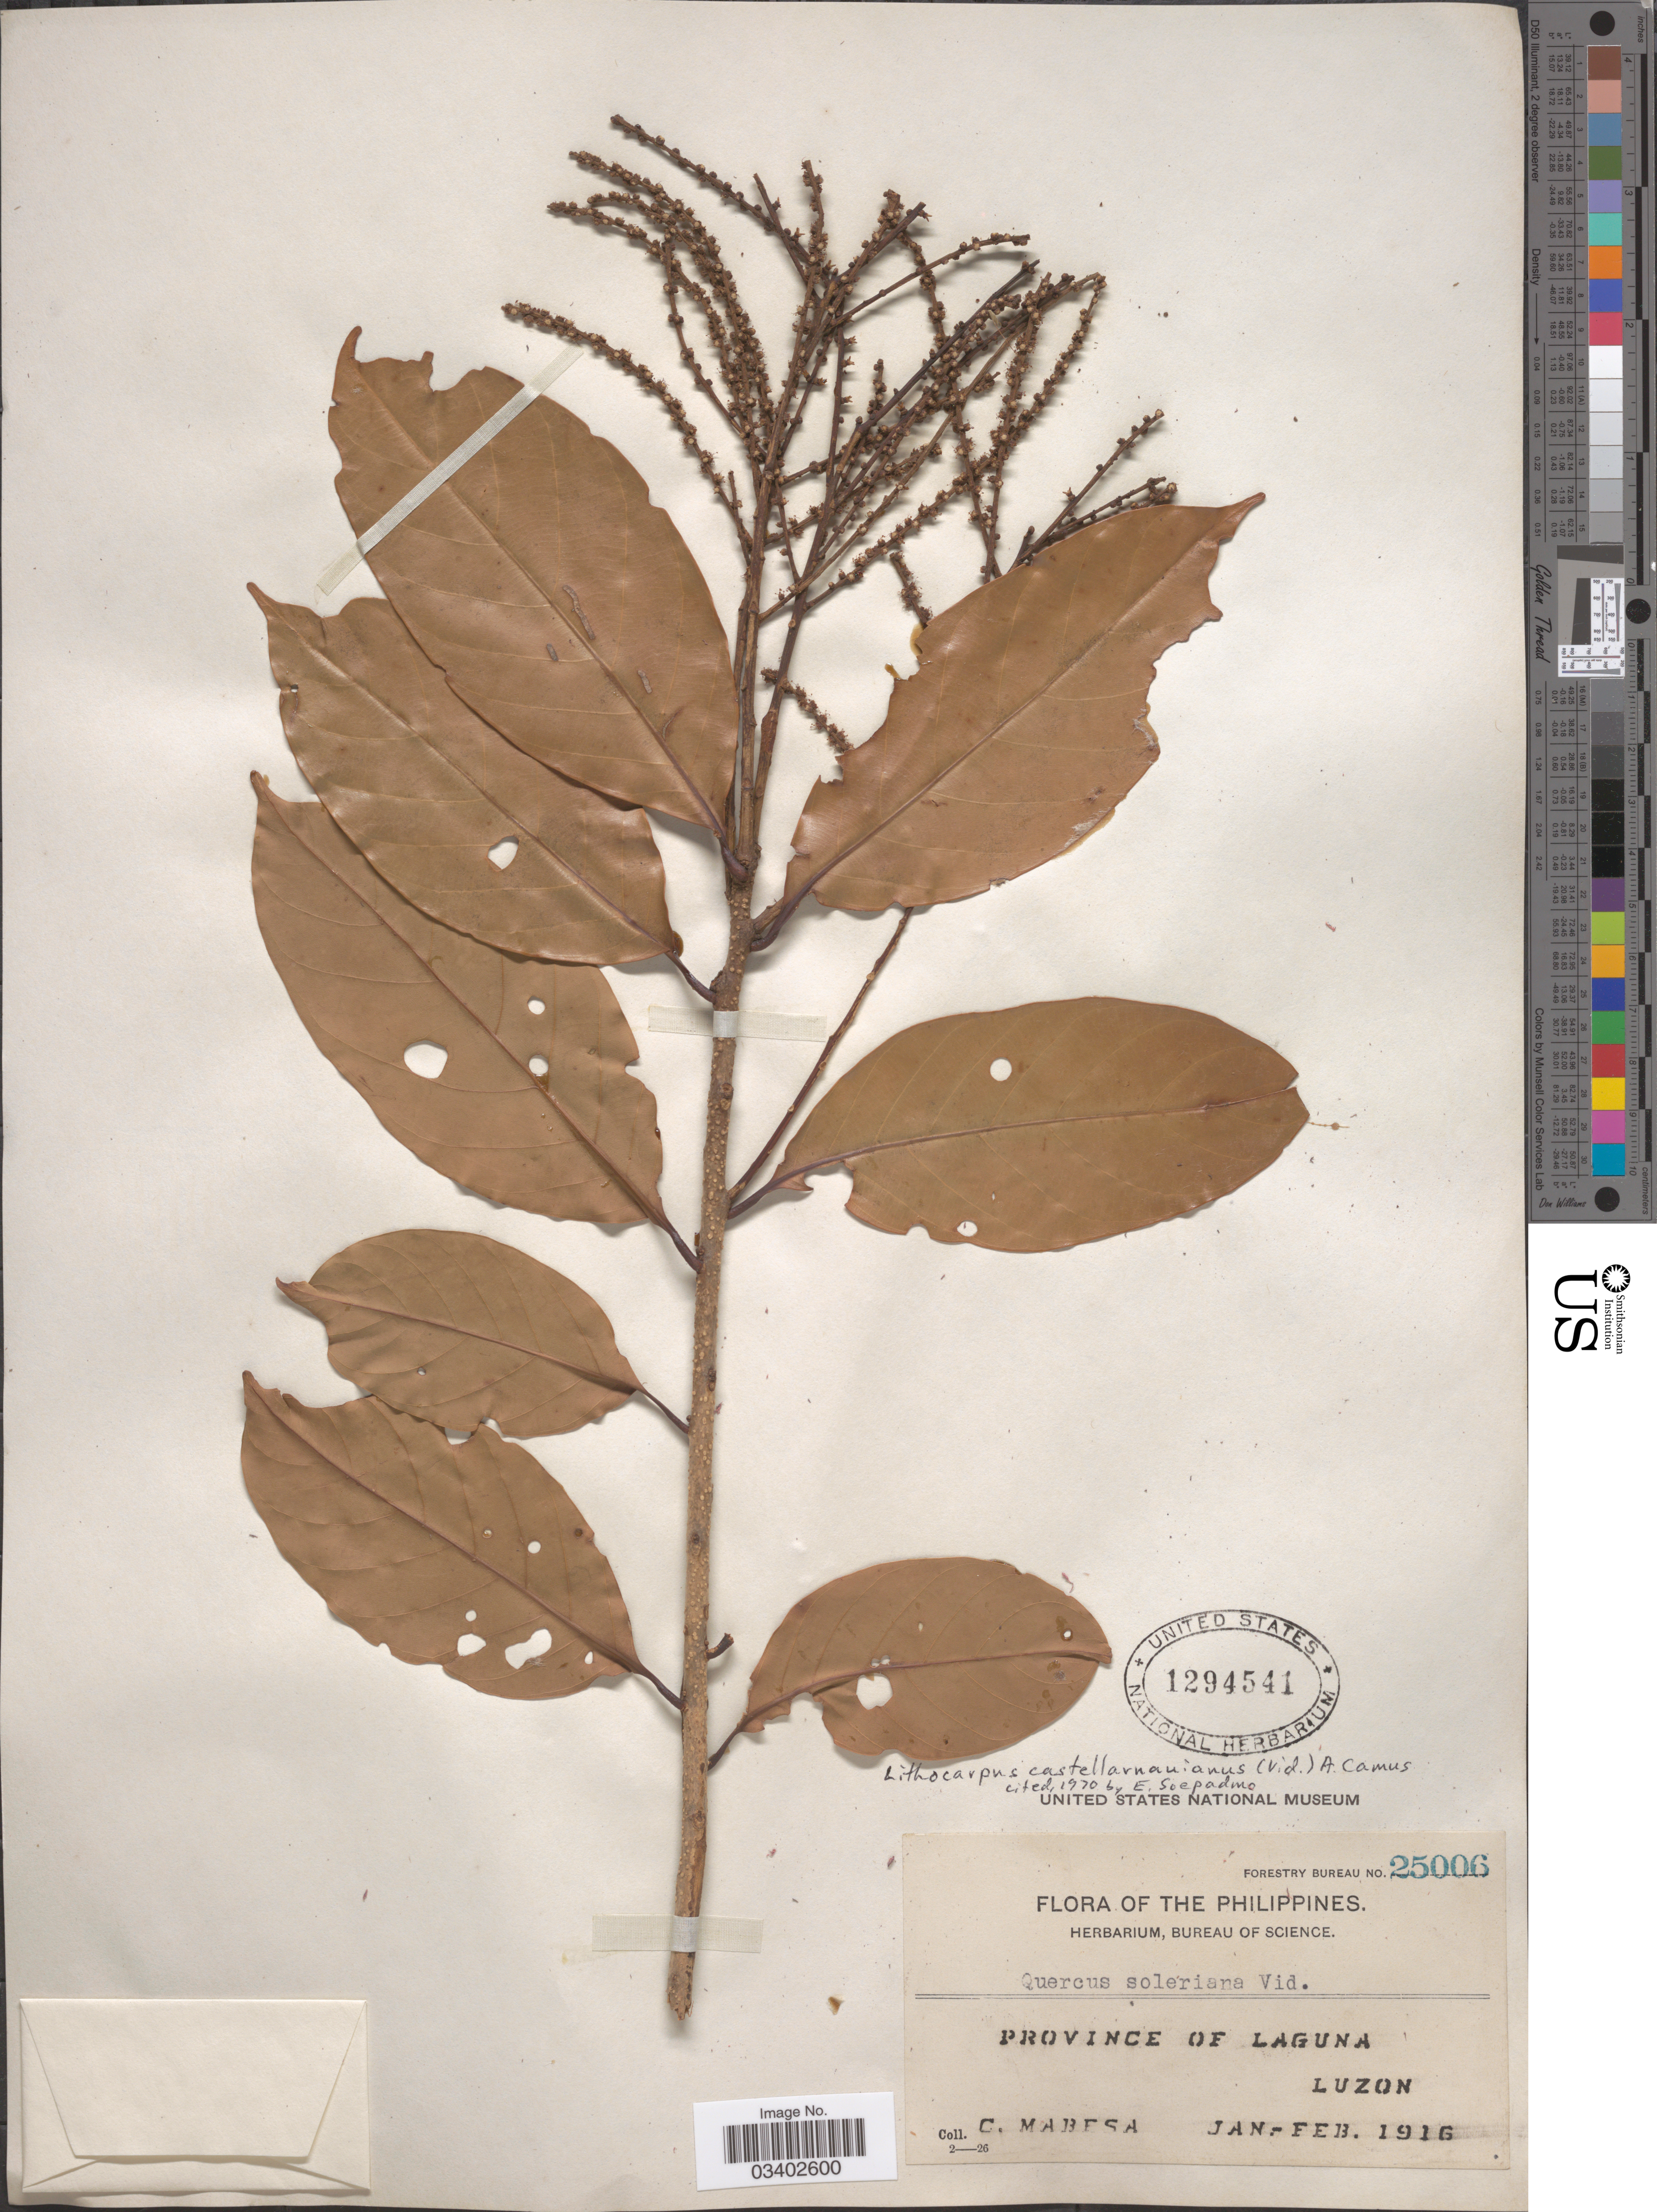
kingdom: Plantae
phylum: Tracheophyta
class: Magnoliopsida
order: Fagales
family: Fagaceae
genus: Lithocarpus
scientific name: Lithocarpus castellarnauianus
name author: (Lindl. & Wall.) A. Camus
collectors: C. Mabesa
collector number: Forestry Bureau 25006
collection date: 1916-01/1916-02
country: Philippines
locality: Province of Laguna. Luzon.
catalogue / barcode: US 1294541